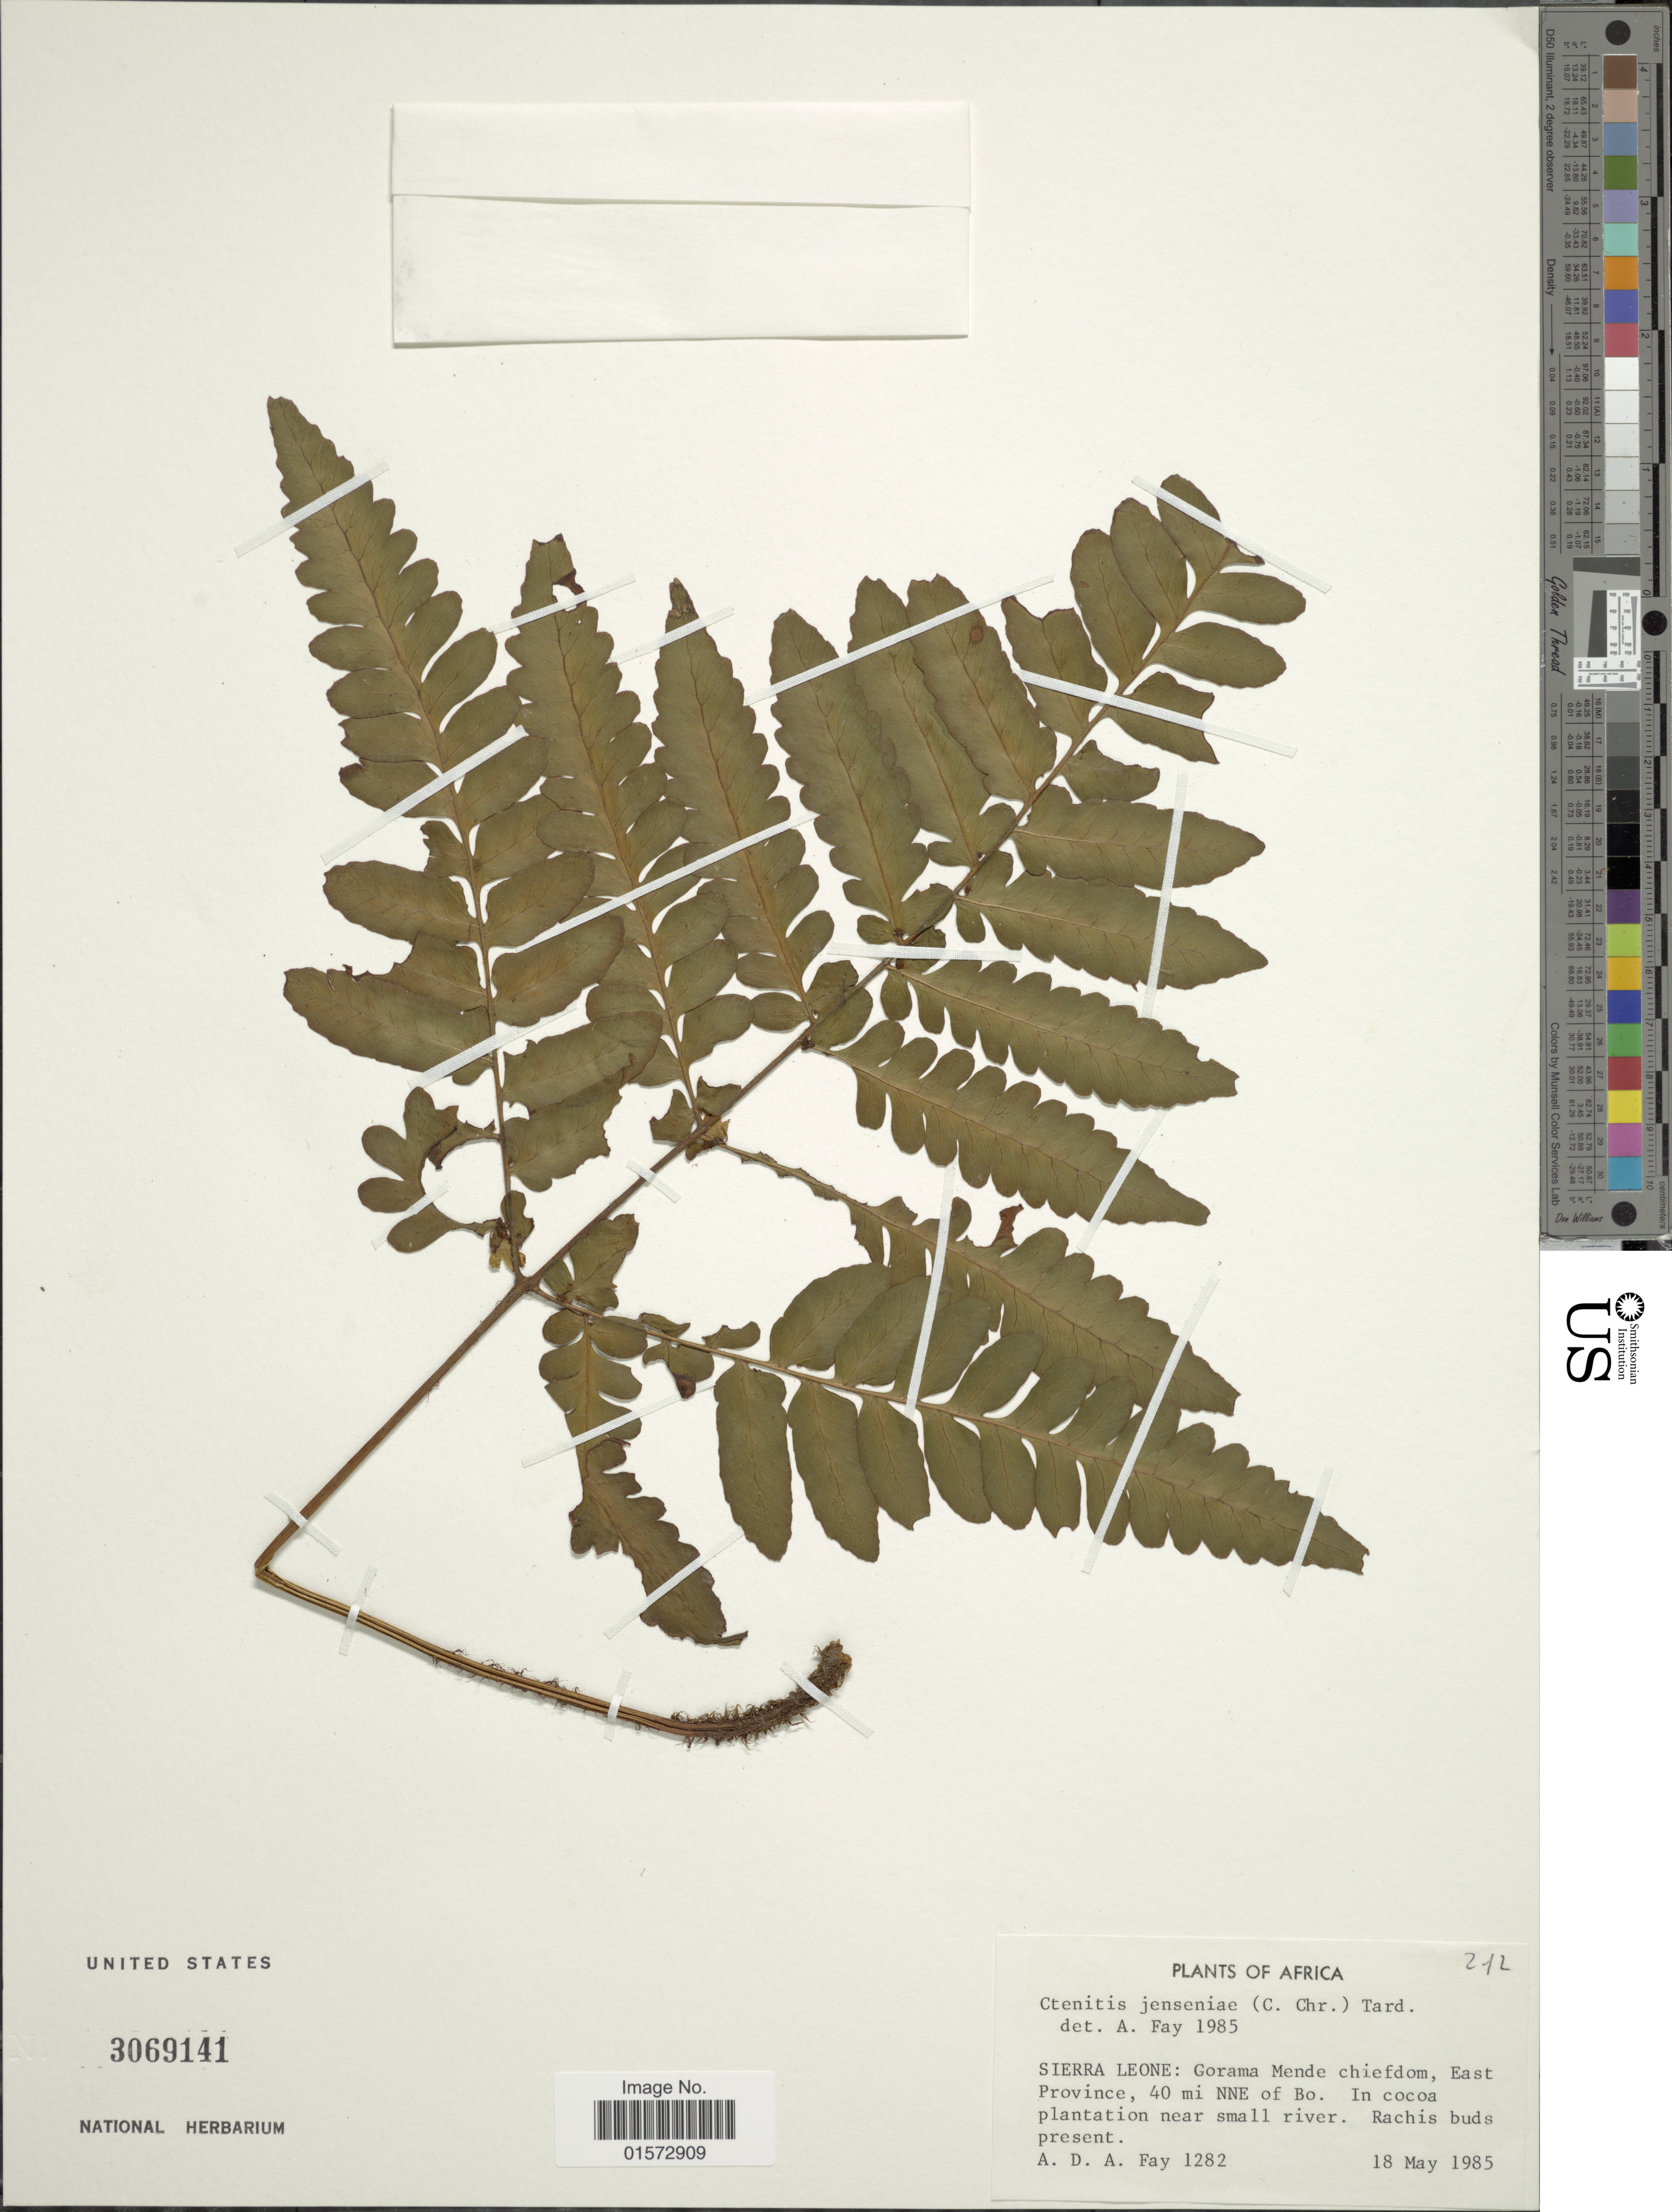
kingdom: Plantae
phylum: Tracheophyta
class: Polypodiopsida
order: Polypodiales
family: Tectariaceae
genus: Triplophyllum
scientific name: Triplophyllum jenseniae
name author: (C. Chr.)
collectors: A. Fay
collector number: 1282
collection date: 1985-05-18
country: Sierra Leone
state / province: Eastern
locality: Africa, Gorama Mende chiefdom, East Province, 40 mi NNE of Bo. In cocoa plantation near small river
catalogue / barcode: US 3069141